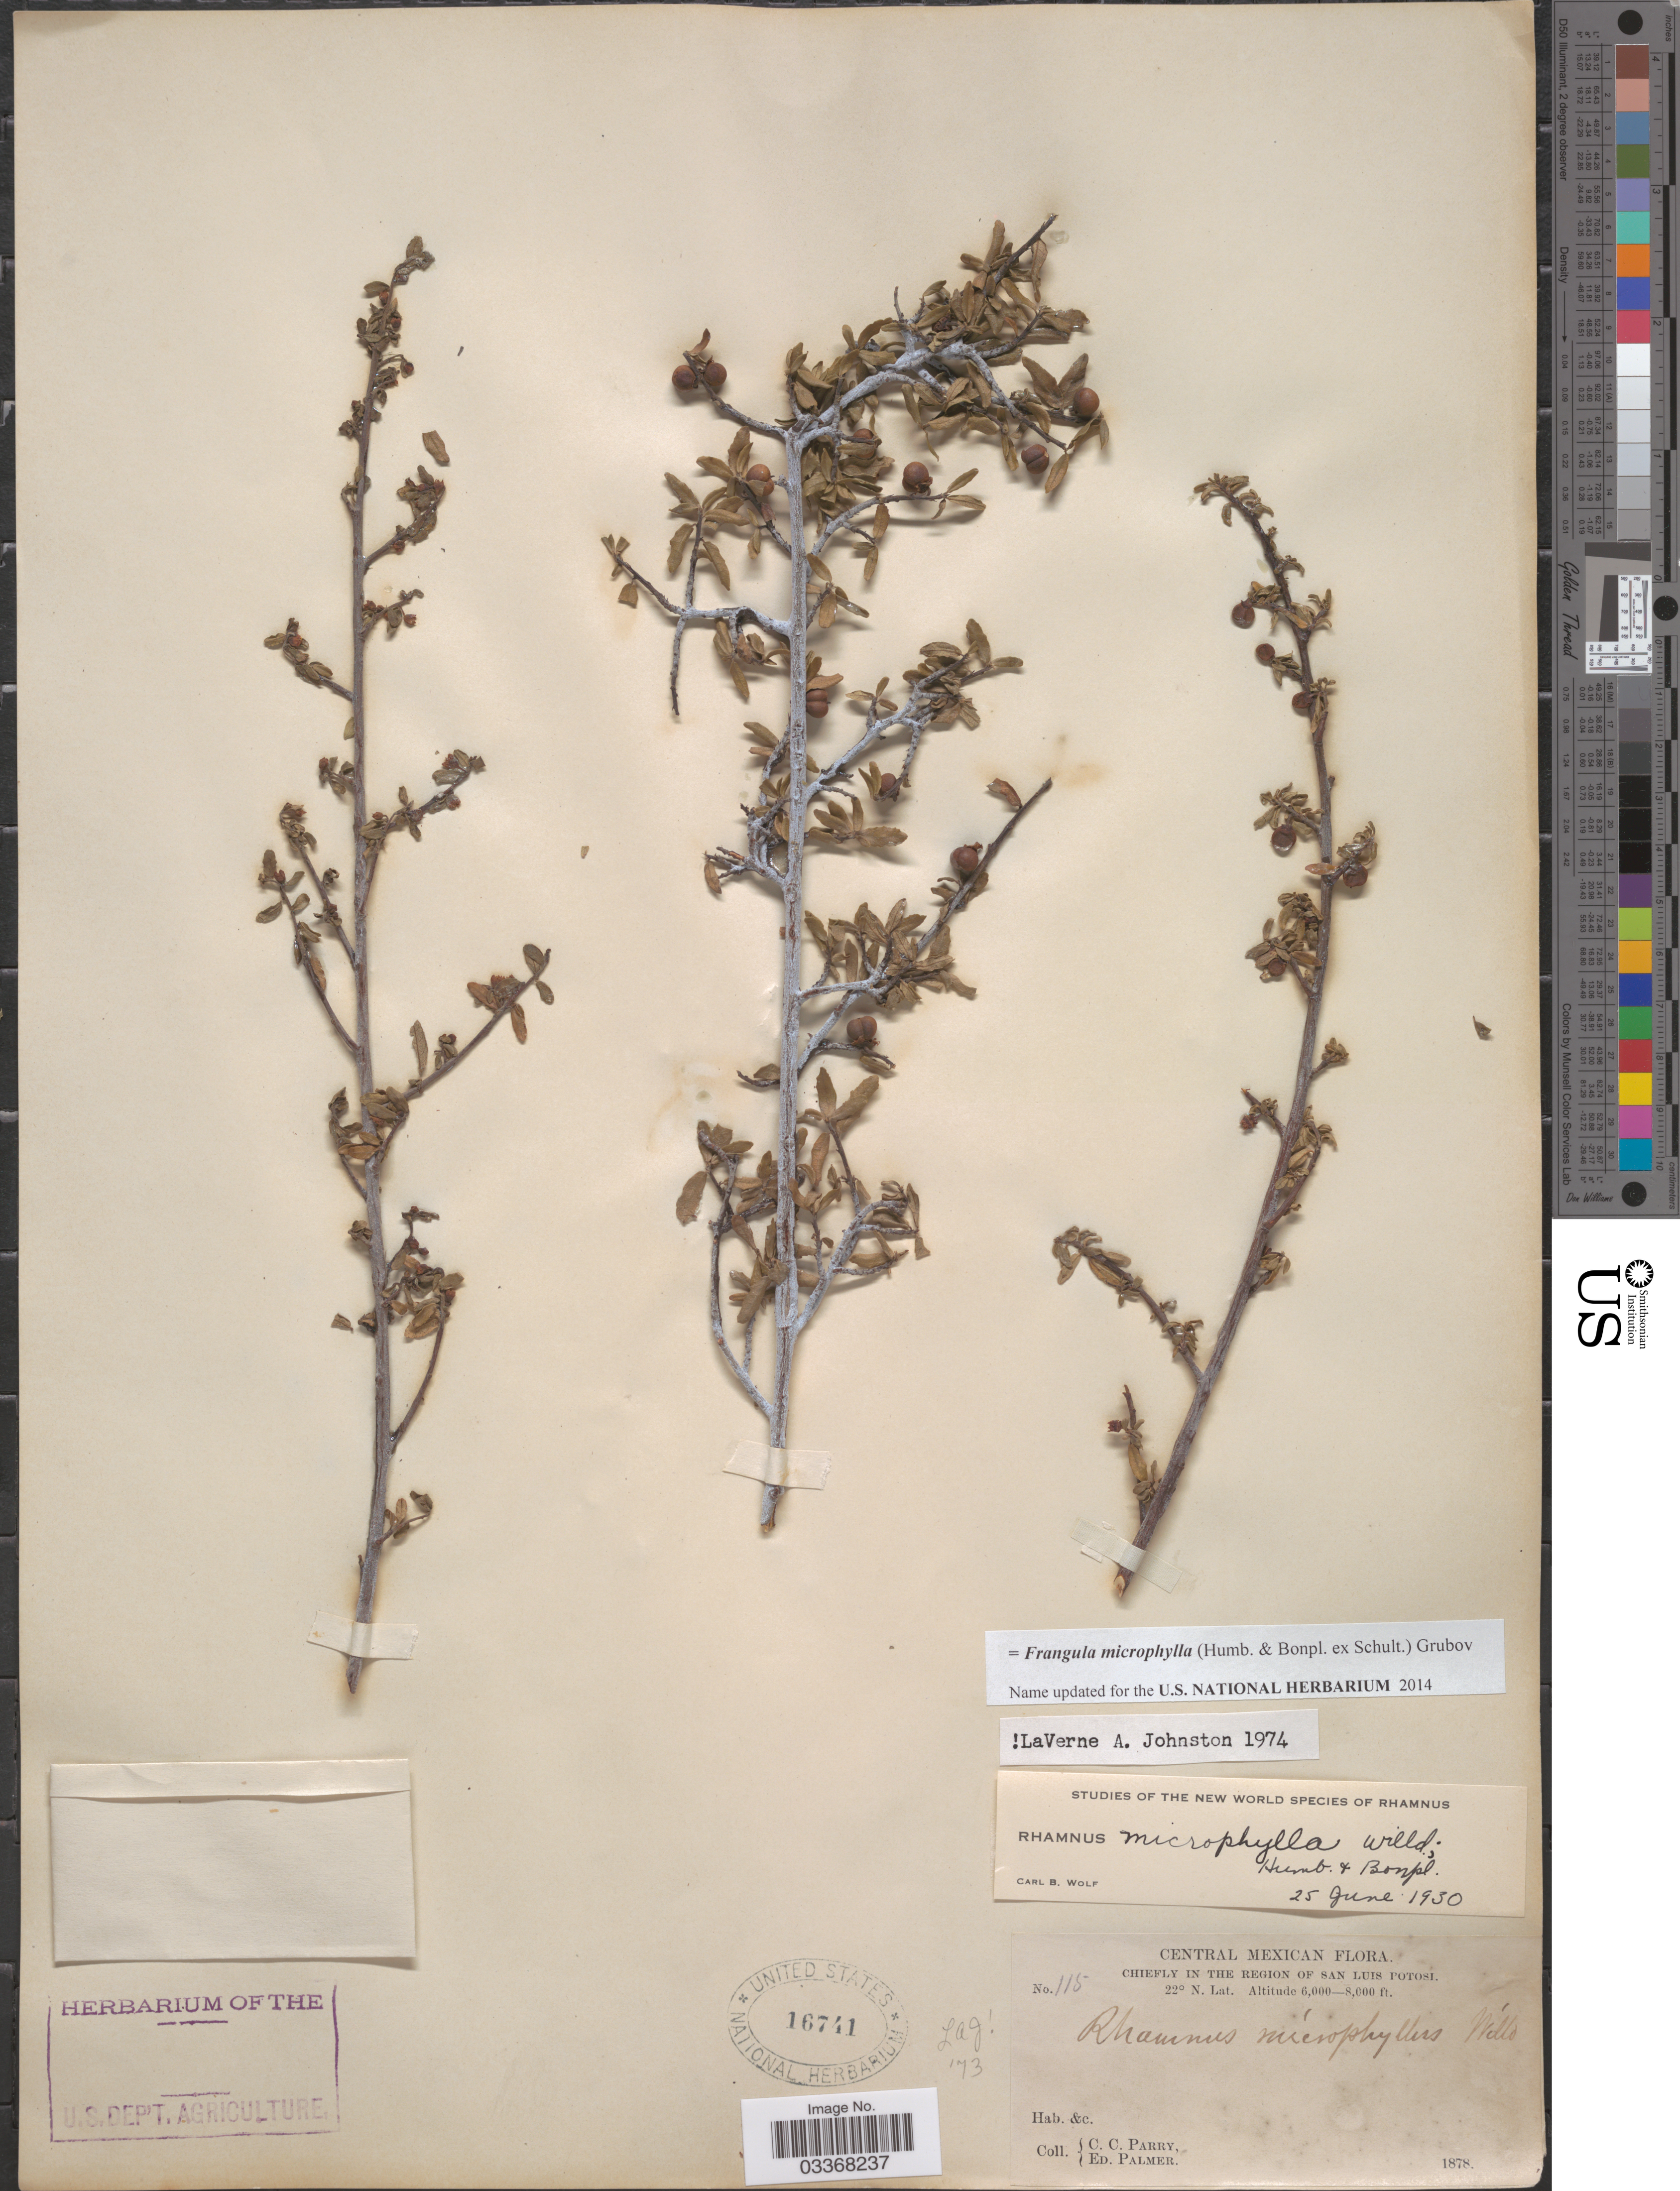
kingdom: Plantae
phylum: Tracheophyta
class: Magnoliopsida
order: Rosales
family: Rhamnaceae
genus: Frangula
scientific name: Frangula microphylla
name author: (Humb. & Bonpl. ex Schult.) Grubov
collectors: C. C. Parry & E. Palmer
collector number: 115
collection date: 1878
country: Mexico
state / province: San Luis Potosí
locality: In the region of San Luis Potosi.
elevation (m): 1829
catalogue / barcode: US 16741